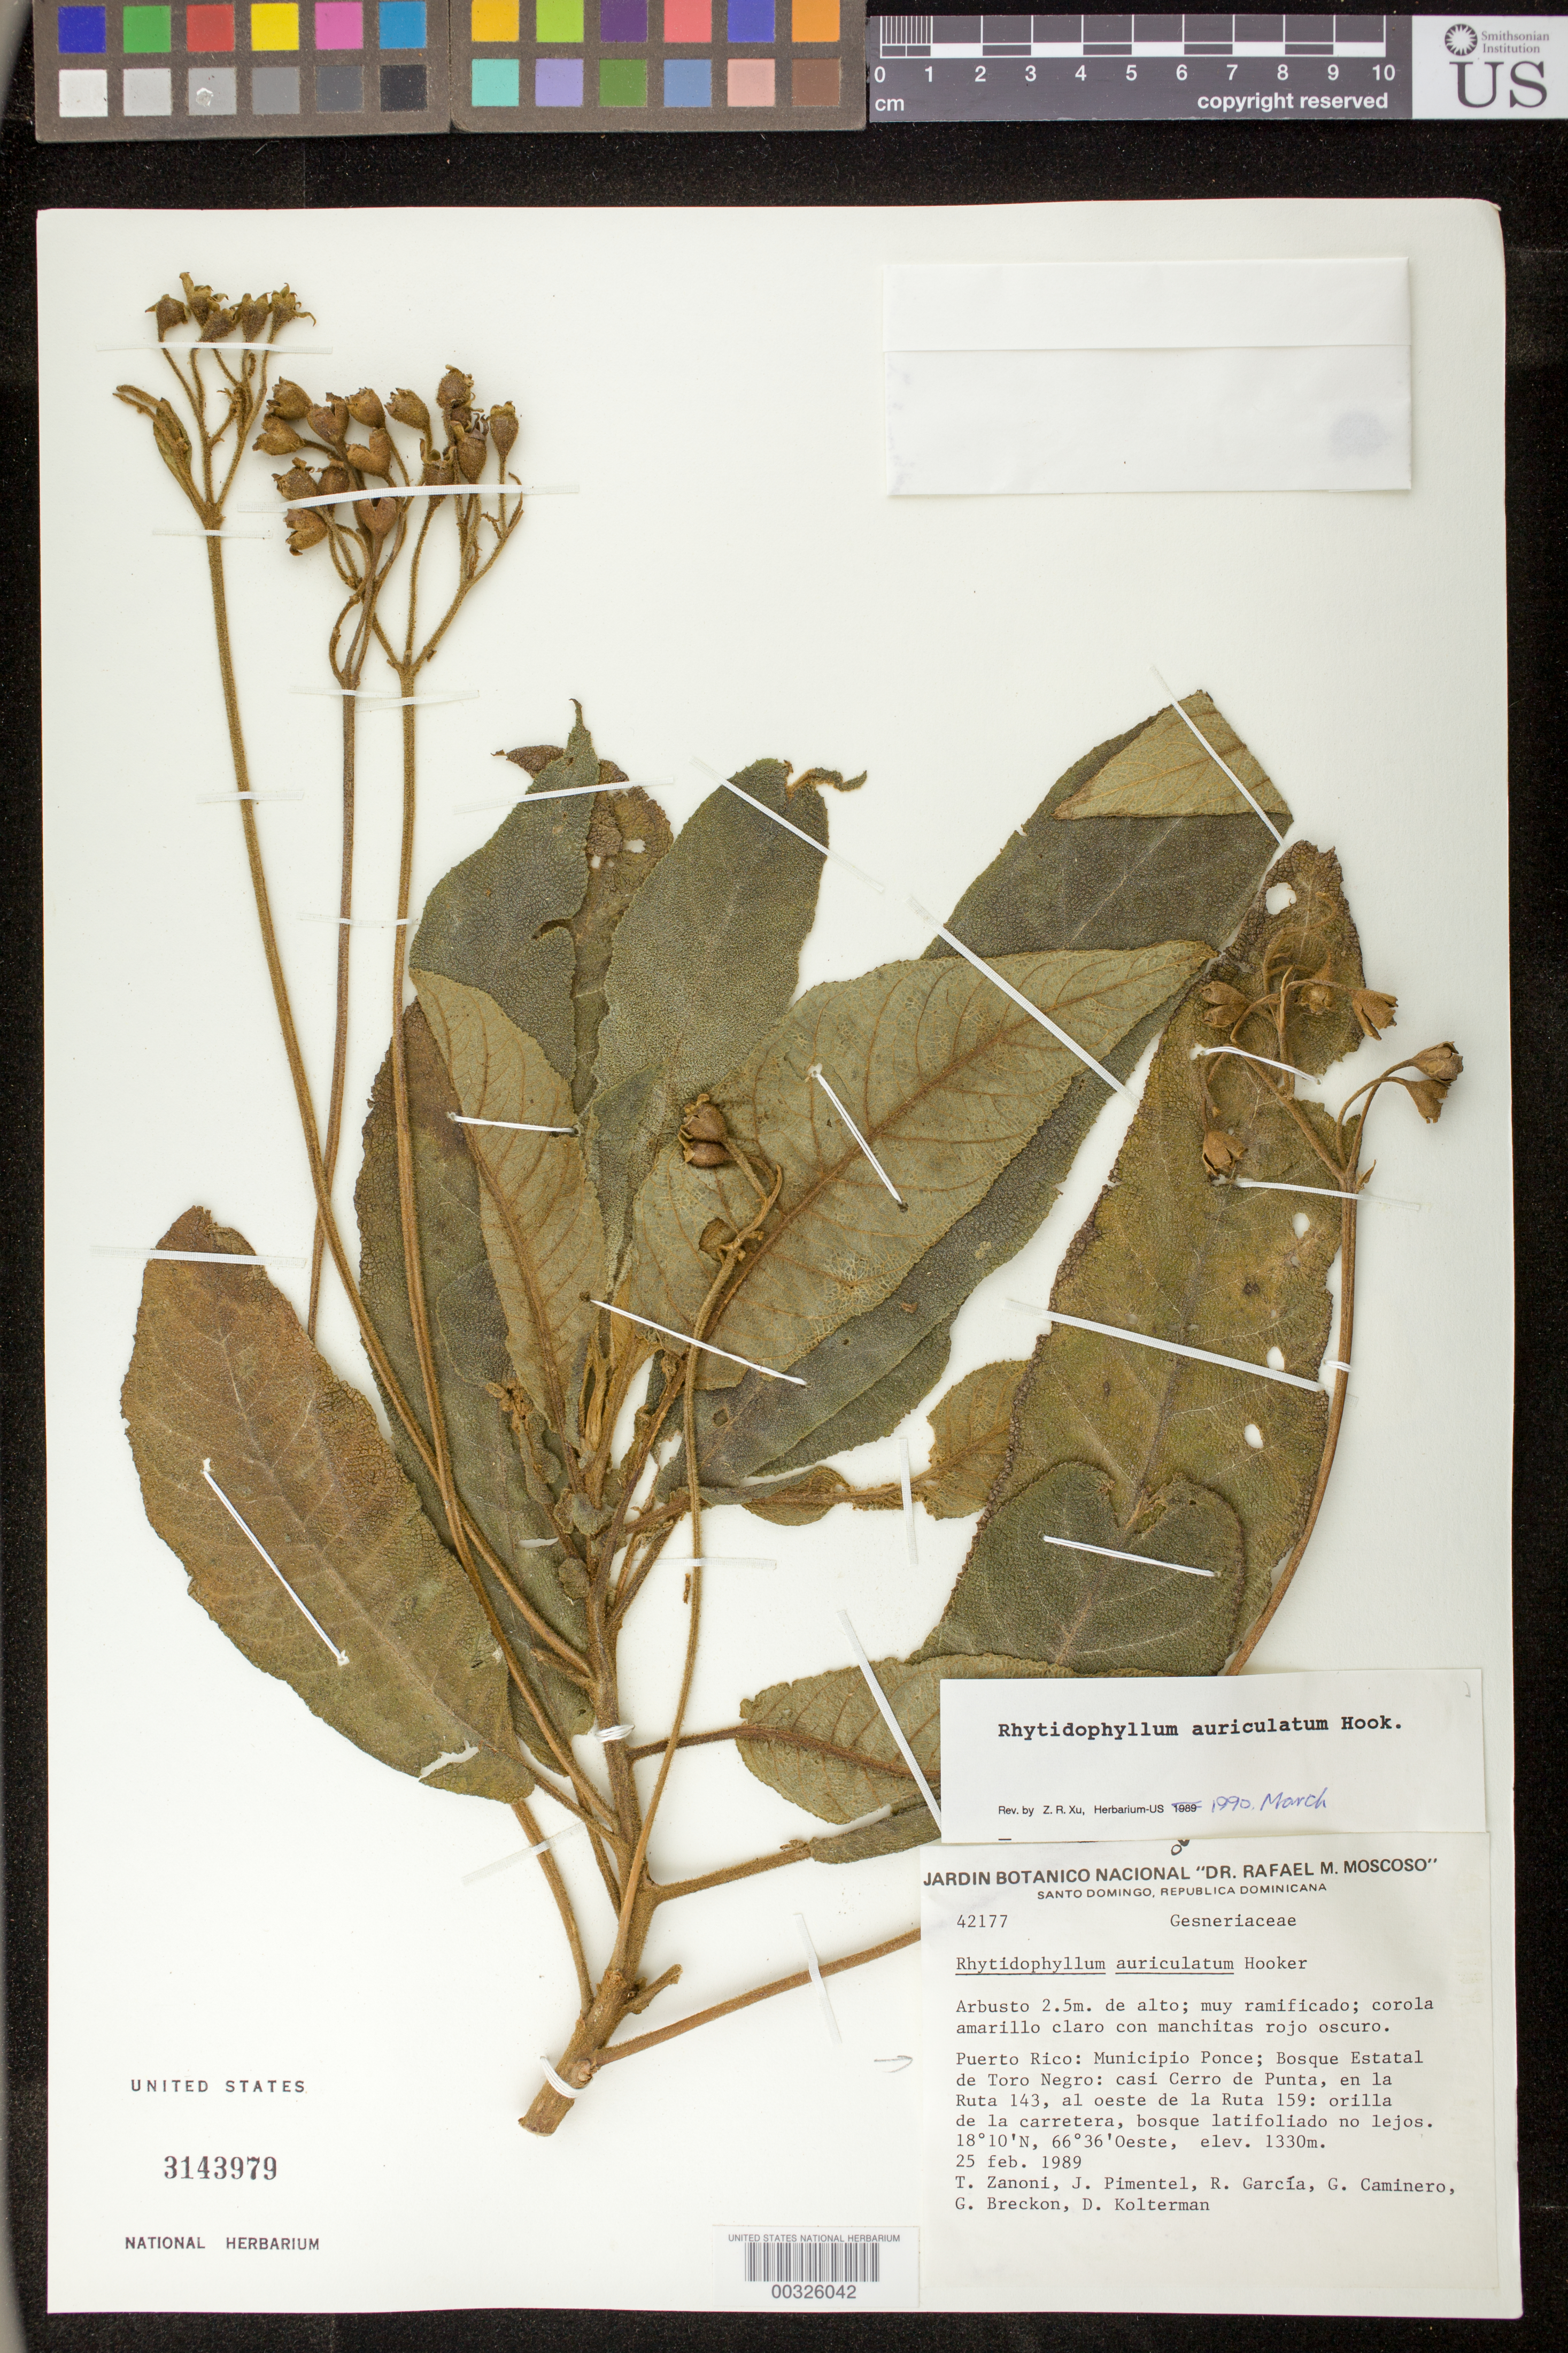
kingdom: Plantae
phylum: Tracheophyta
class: Magnoliopsida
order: Lamiales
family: Gesneriaceae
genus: Rhytidophyllum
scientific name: Rhytidophyllum auriculatum var. angustatum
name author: Urb.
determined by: Skog, Laurence E.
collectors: T. A. Zanoni, J. Pimentel, R. García, G. Caminero, G. J. Breckon & D. Kolterman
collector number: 42177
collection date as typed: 25 Feb 1989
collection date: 1989-02-25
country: Puerto Rico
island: Puerto Rico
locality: Municipio Ponce; Bosque Estatal de Toro Negro, casi Cerro de Punta, en la Ruta 143, al Wde la Ruta 159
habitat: Orilla de la carretera, bosque latifoliado no lejos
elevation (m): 1330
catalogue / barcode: US 3143979